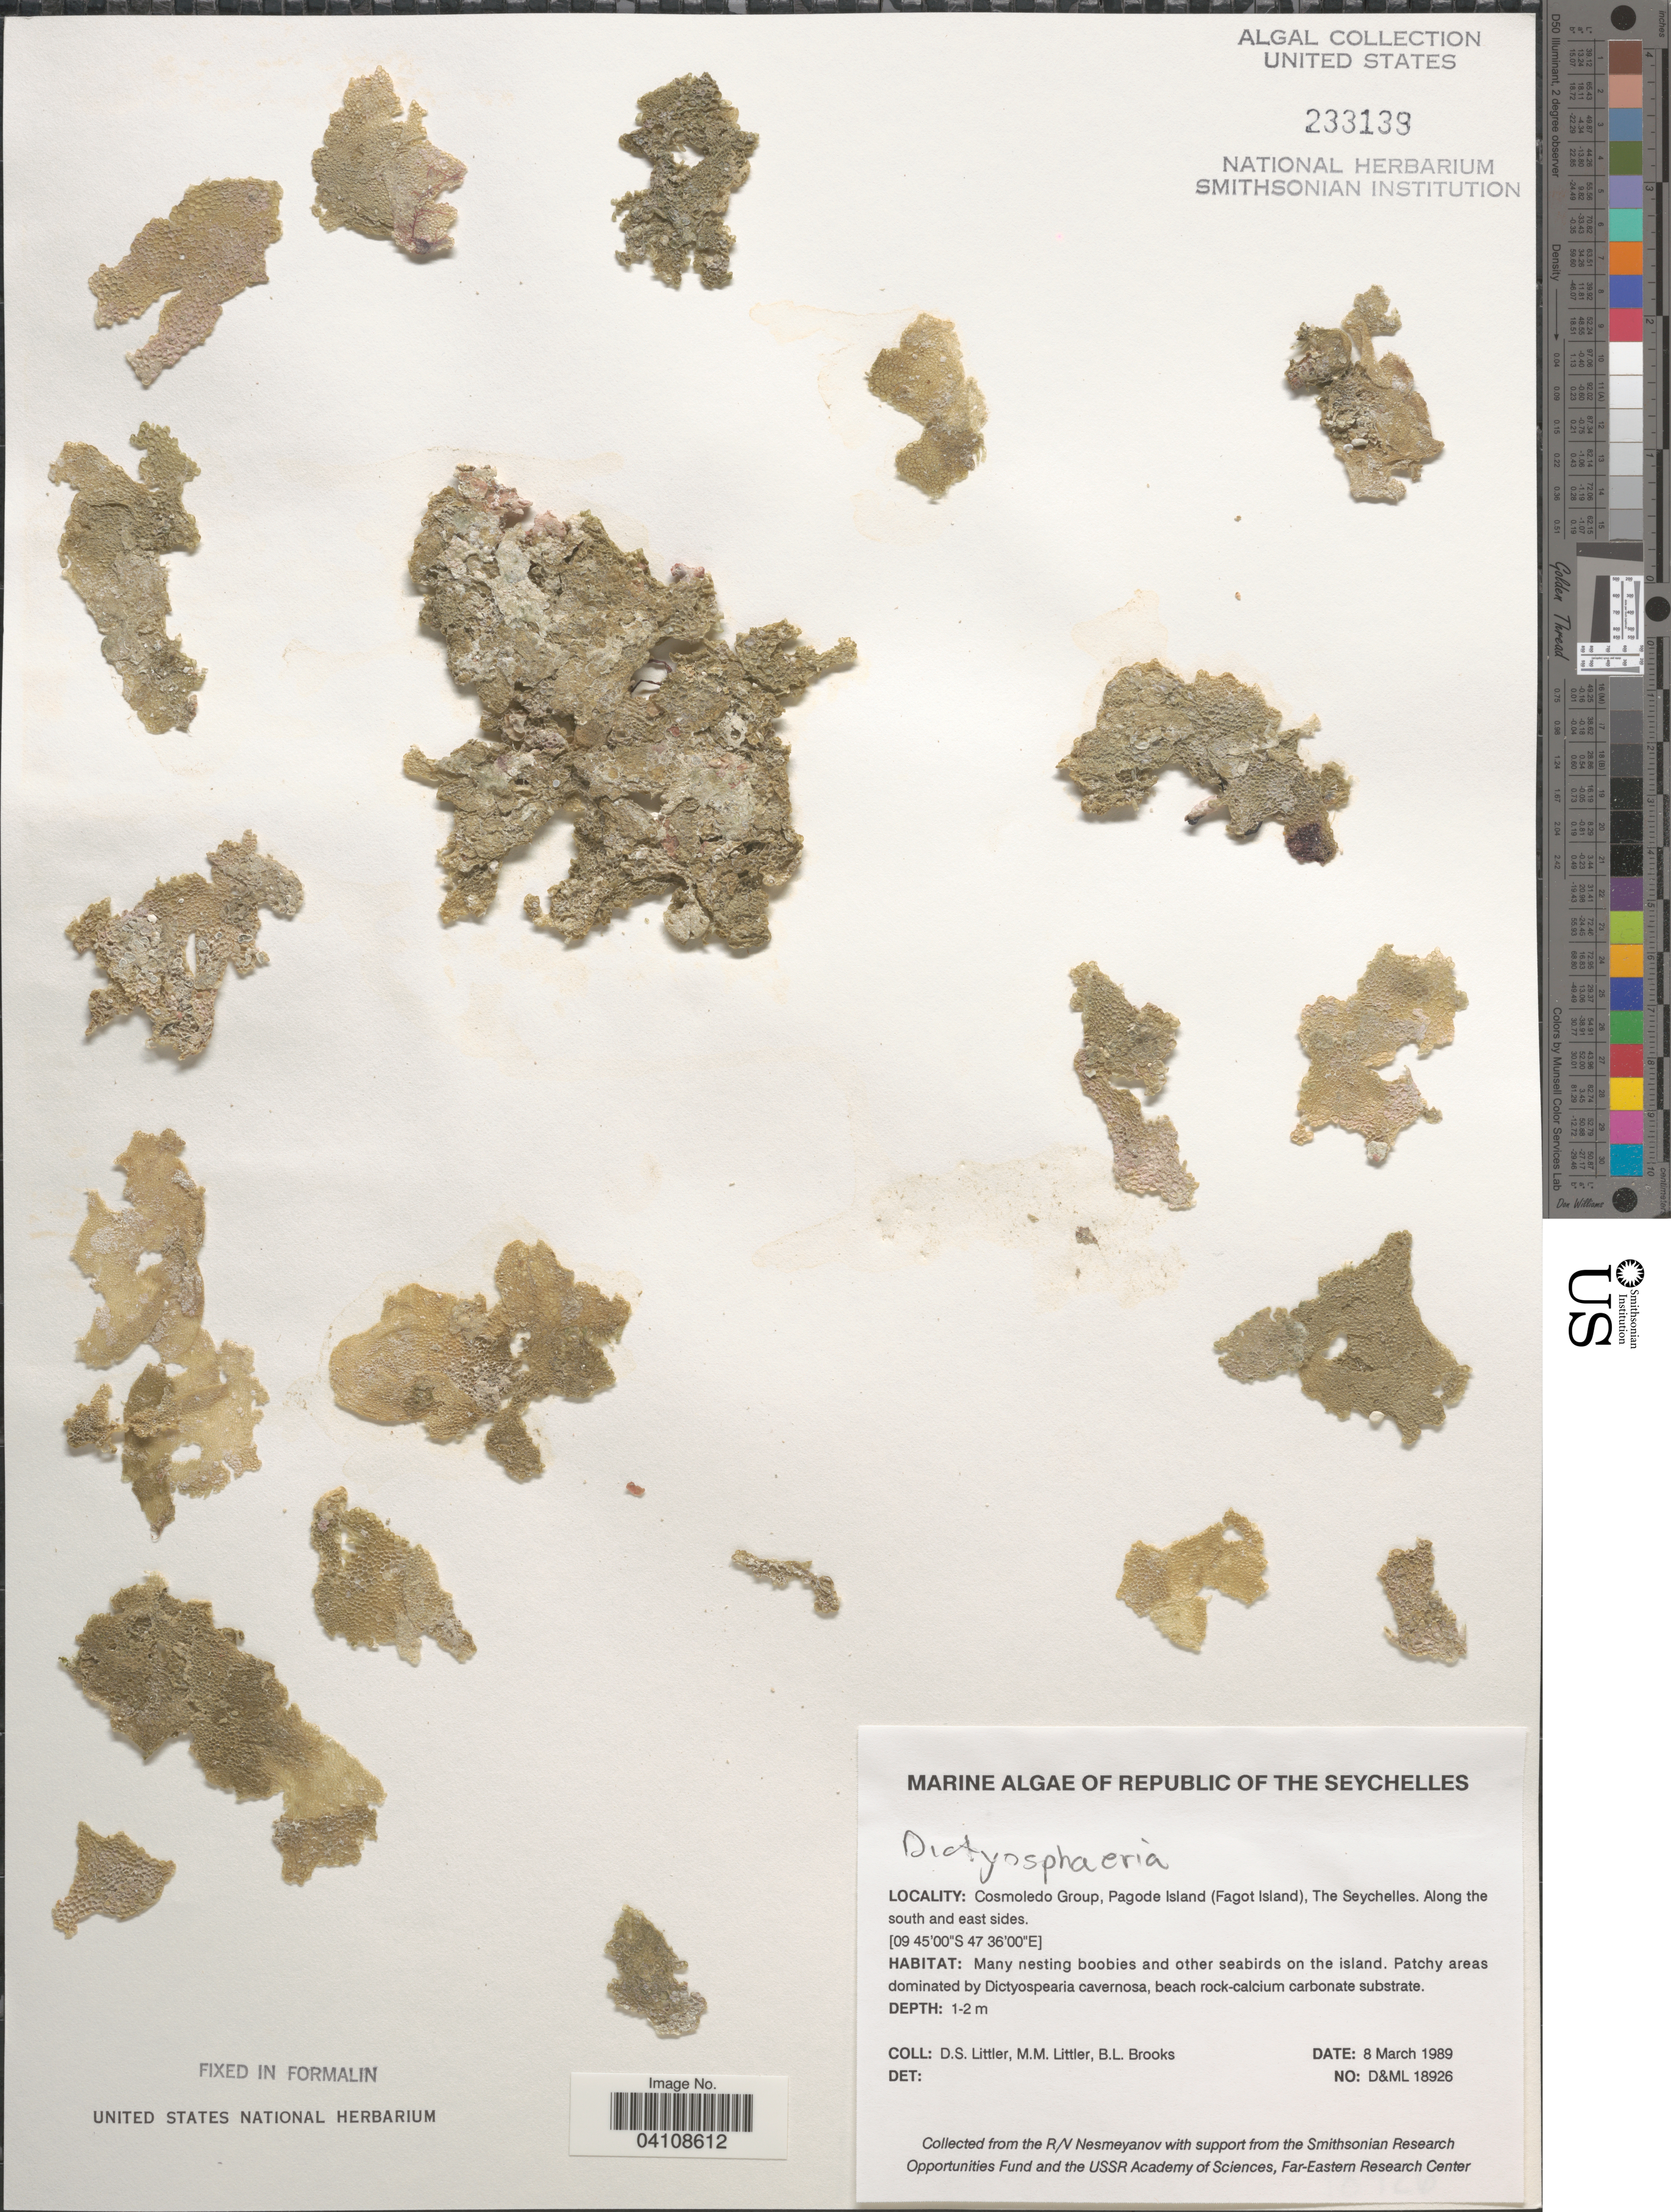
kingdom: Plantae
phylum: Chlorophyta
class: Ulvophyceae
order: Siphonocladales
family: Siphonocladaceae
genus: Dictyosphaeria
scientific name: Dictyosphaeria sp.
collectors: D. S. Littler & B. Brooks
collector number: D&ML18926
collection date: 1989-03-08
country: Seychelles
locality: Republic of The Seychelles. Cosmoledo Group, Pagode Island (Fagot Island). Along the south and east sides.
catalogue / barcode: US 233139